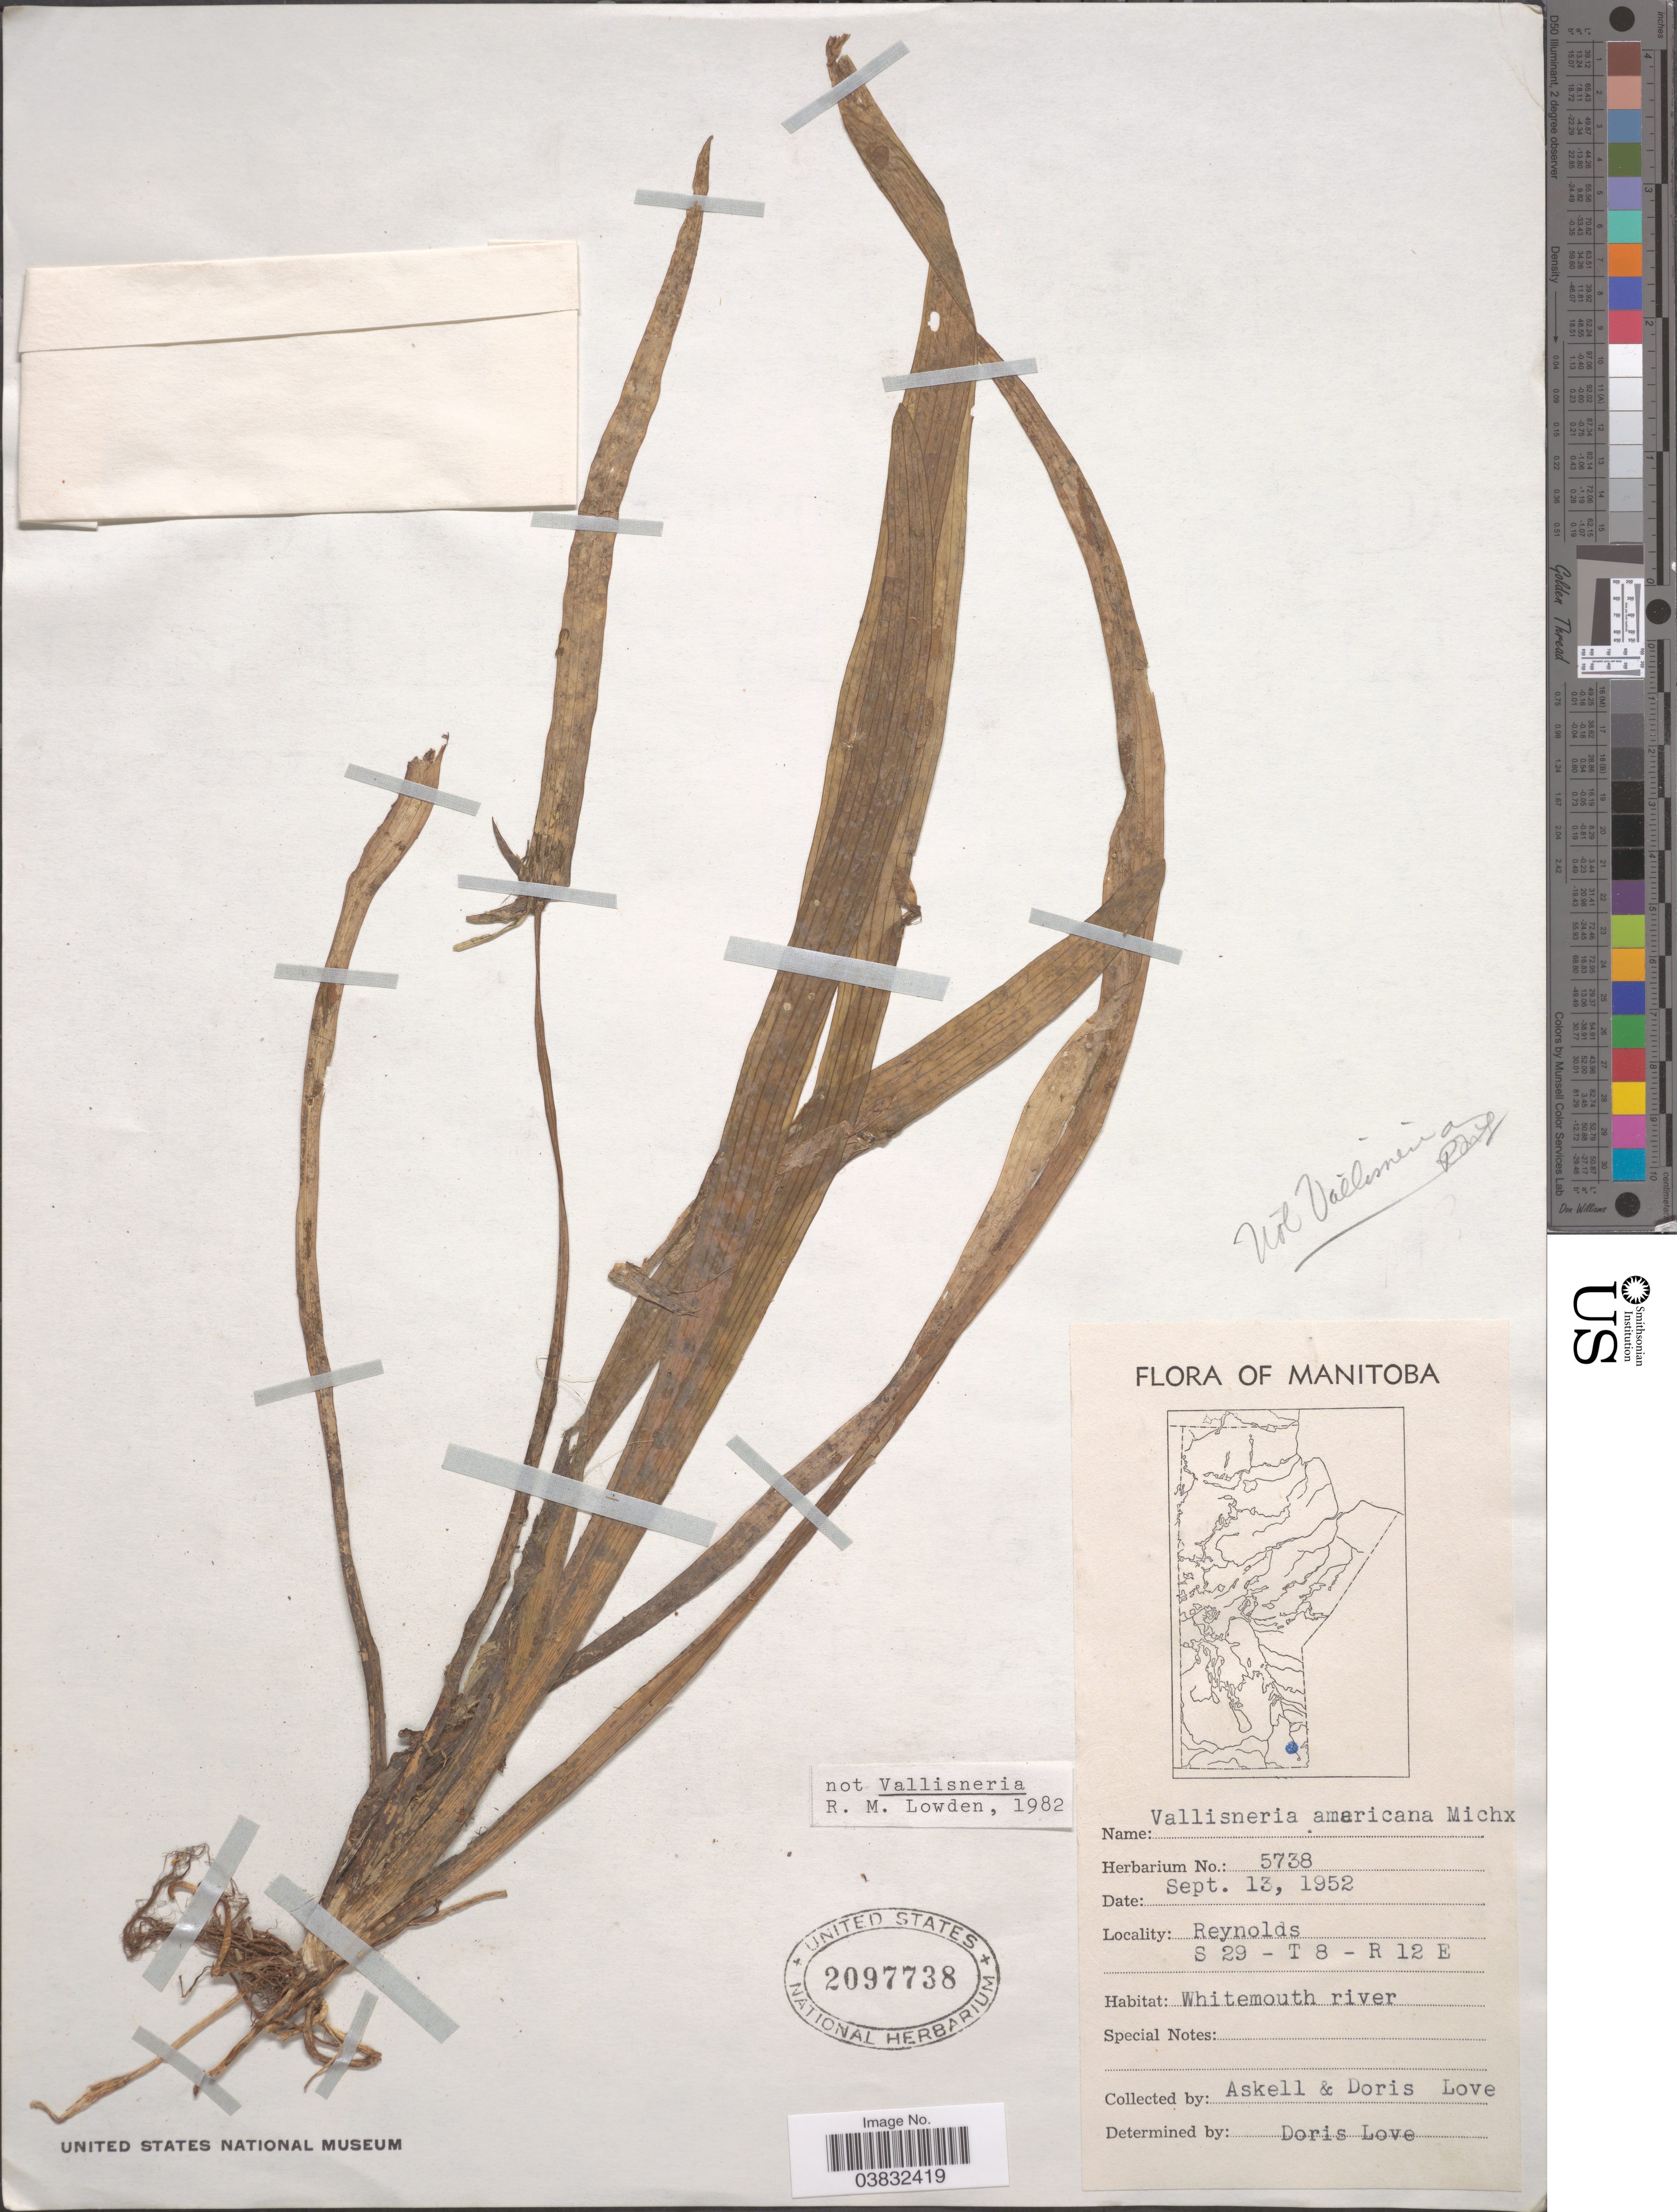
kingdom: Plantae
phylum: Tracheophyta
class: Liliopsida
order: Alismatales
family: Hydrocharitaceae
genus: Vallisneria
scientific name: Vallisneria americana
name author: Michx.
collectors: -. Askell & D. Löve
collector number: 5738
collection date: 1952-09-13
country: Canada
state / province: Manitoba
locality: Reynolds S 29 - T 8 - R 12 E.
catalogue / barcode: US 2097738